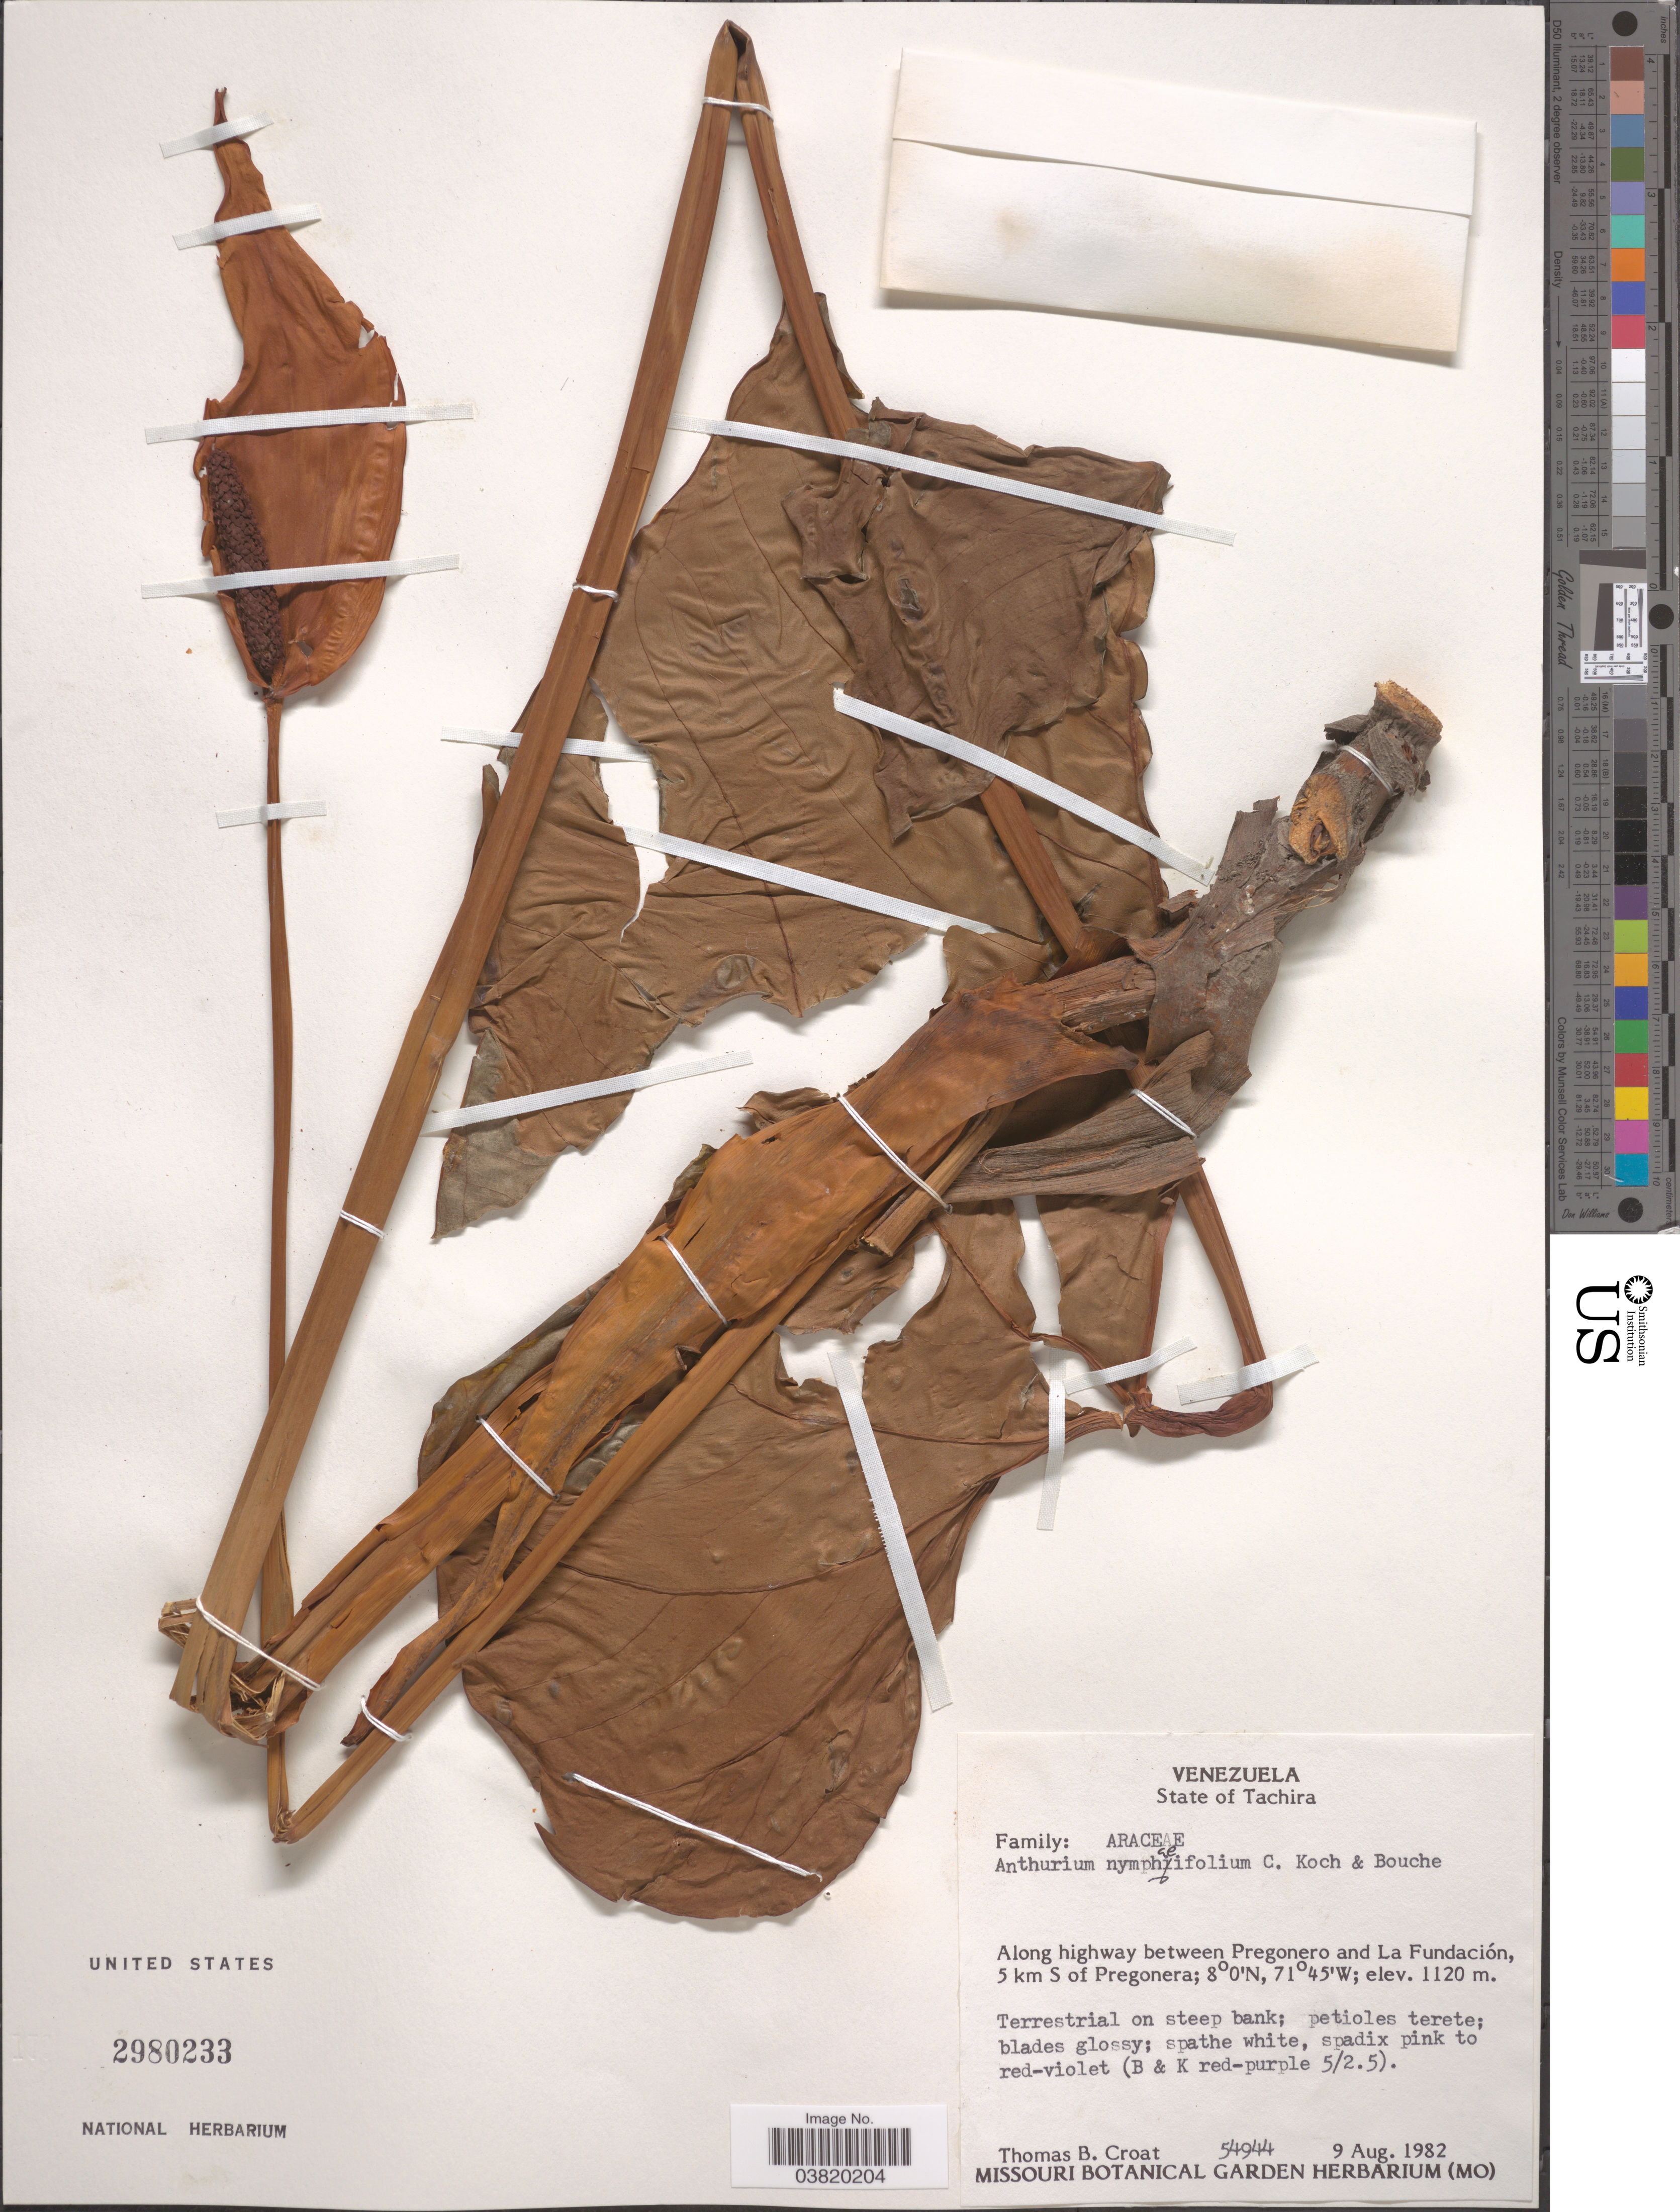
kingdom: Plantae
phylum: Tracheophyta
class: Liliopsida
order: Alismatales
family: Araceae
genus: Anthurium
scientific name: Anthurium nymphaeifolium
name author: K. Koch & C.D. Bouché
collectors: T. B. Croat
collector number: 54944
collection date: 1982-08-09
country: Venezuela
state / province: Tachira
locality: Along highway between Pregonero and La Fundación, 5 km S of Pregonera.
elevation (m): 1120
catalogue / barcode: US 2980233